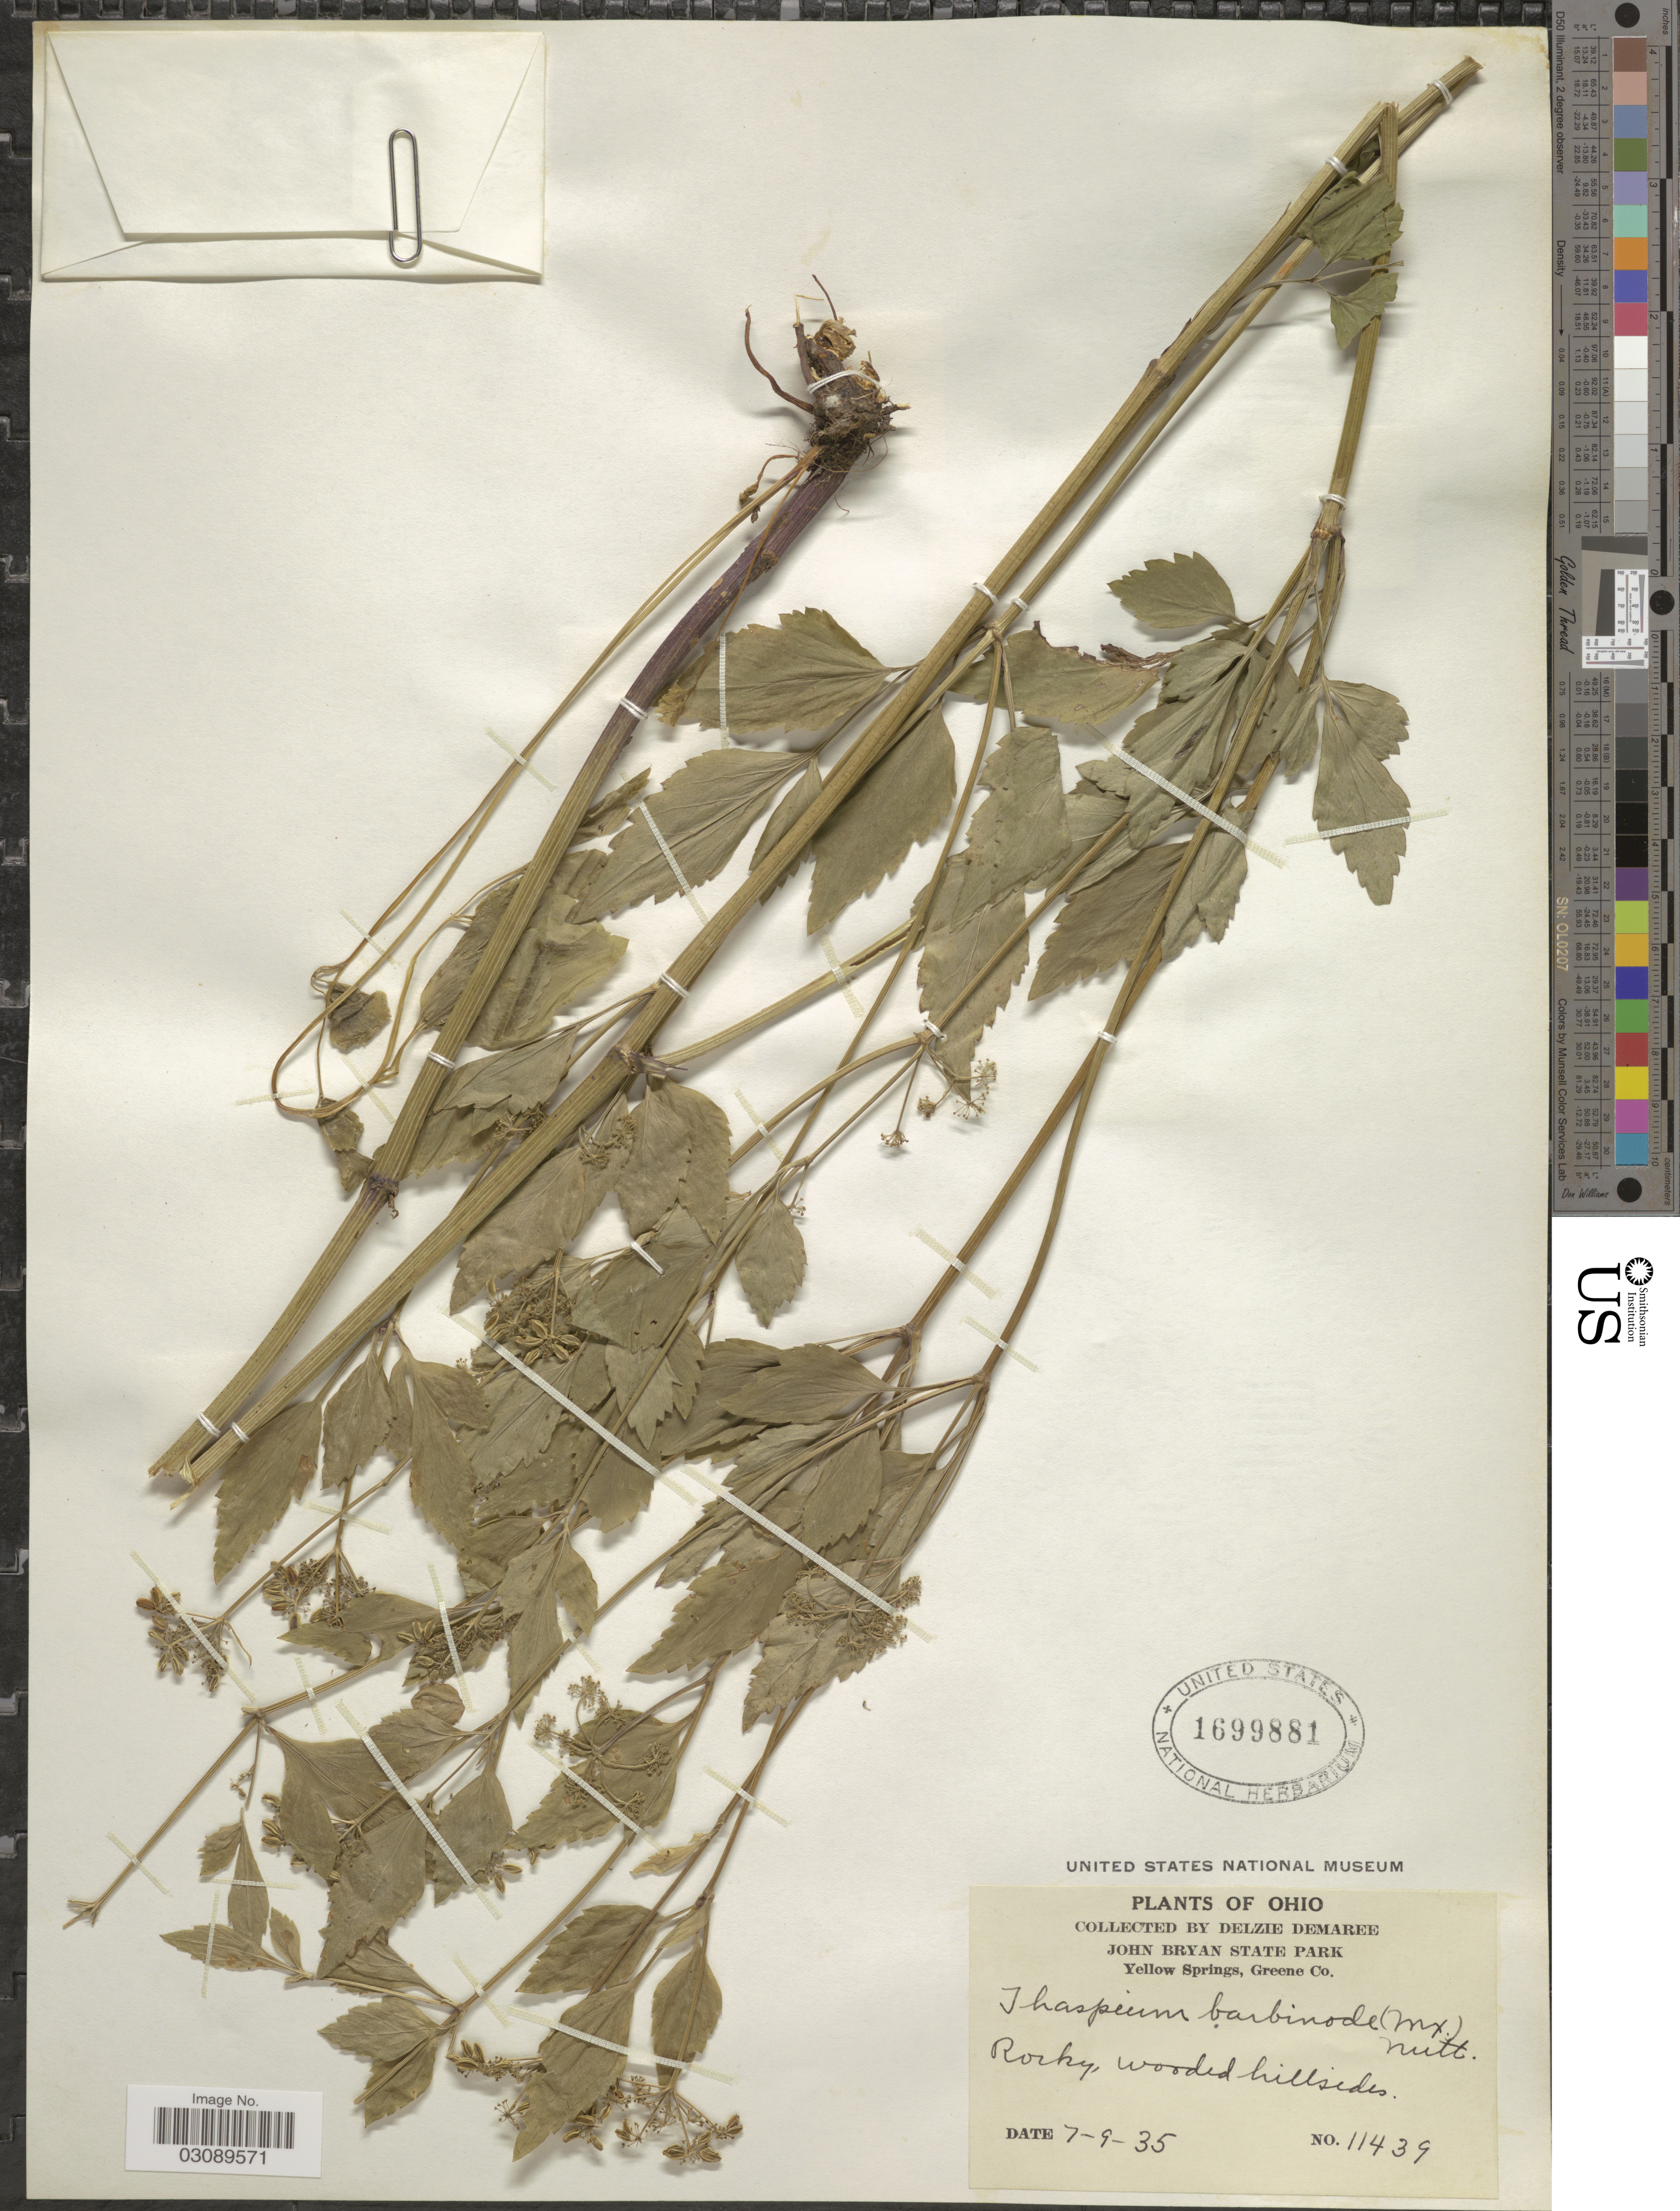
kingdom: Plantae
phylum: Tracheophyta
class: Magnoliopsida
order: Apiales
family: Apiaceae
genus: Thaspium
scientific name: Thaspium barbinode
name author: (Michx.) Nutt.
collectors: D. Damaree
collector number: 11439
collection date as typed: Transcribed d/m/y: 9/7/35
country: United States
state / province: Ohio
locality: John Bryan State Park. Yellow Springs, Greene Co.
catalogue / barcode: US 1699881